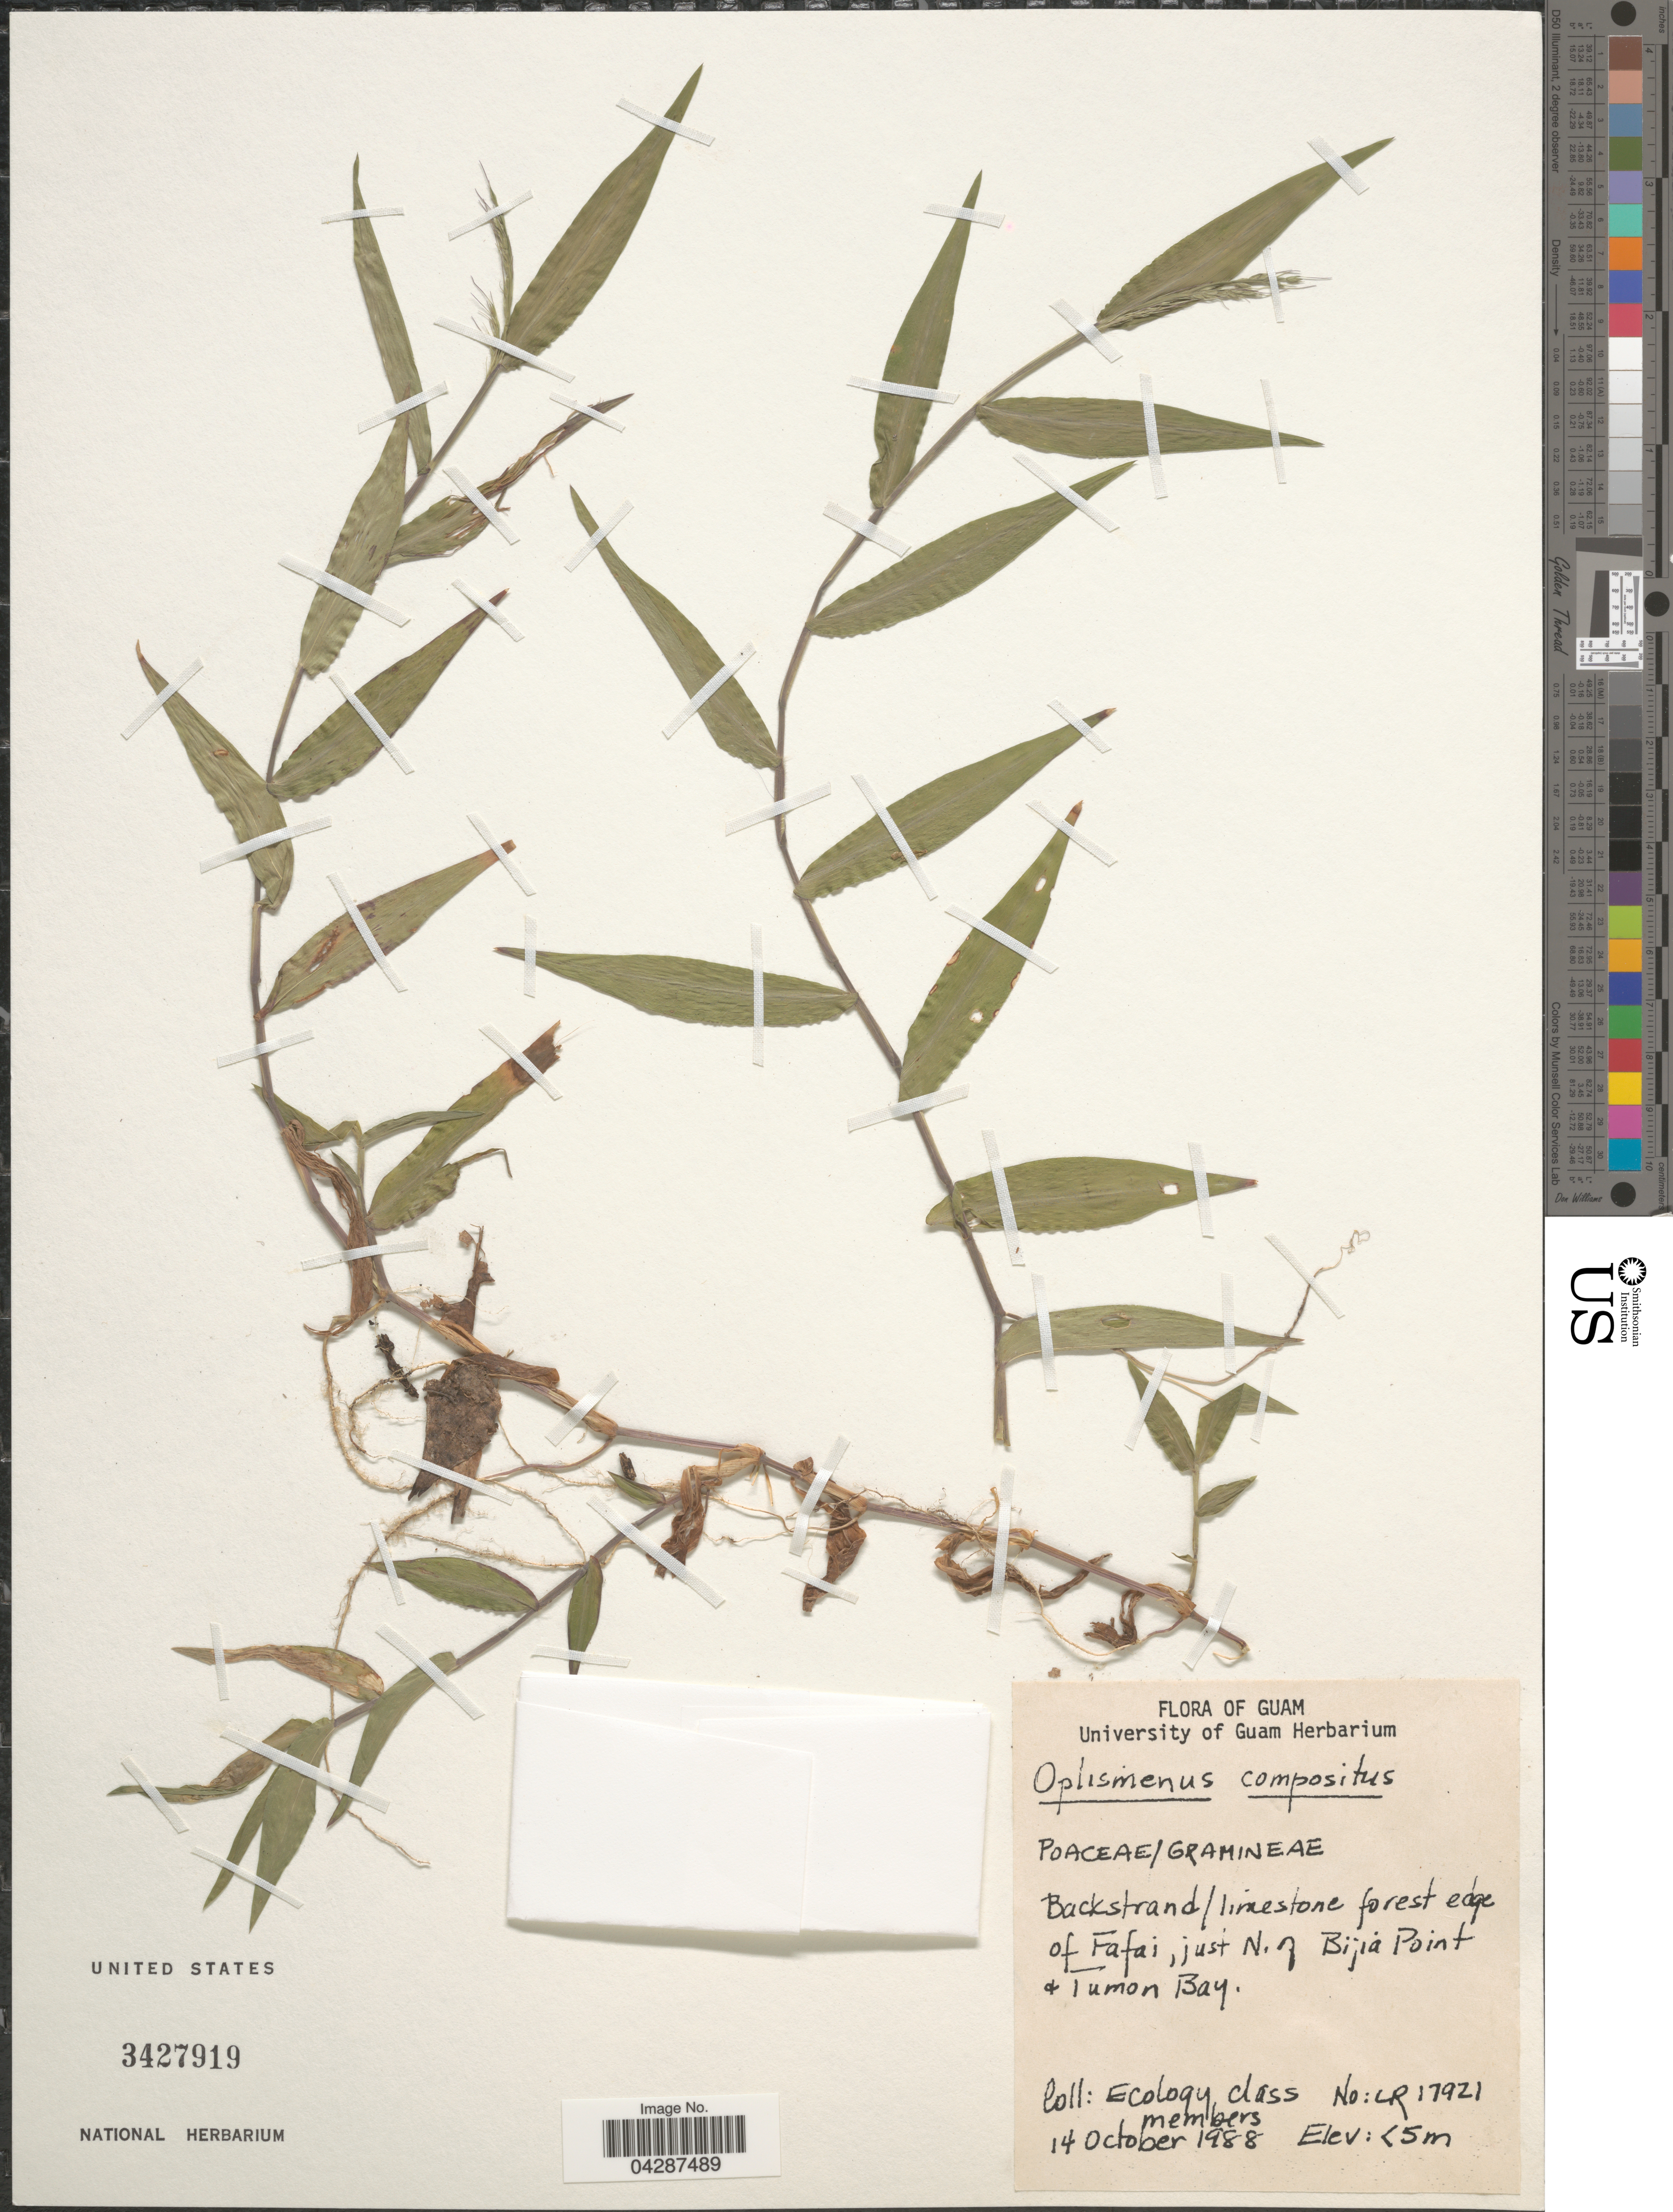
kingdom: Plantae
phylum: Tracheophyta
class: Liliopsida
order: Poales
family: Poaceae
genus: Oplismenus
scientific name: Oplismenus compositus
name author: (L.) P. Beauv.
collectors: Ecology class members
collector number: LR17921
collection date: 1988-10-14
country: Guam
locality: Backstrand limestone forest edge of Fafai, just N. of Bijia [interpreted] Point & Tumon Bay.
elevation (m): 5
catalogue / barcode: US 3427919